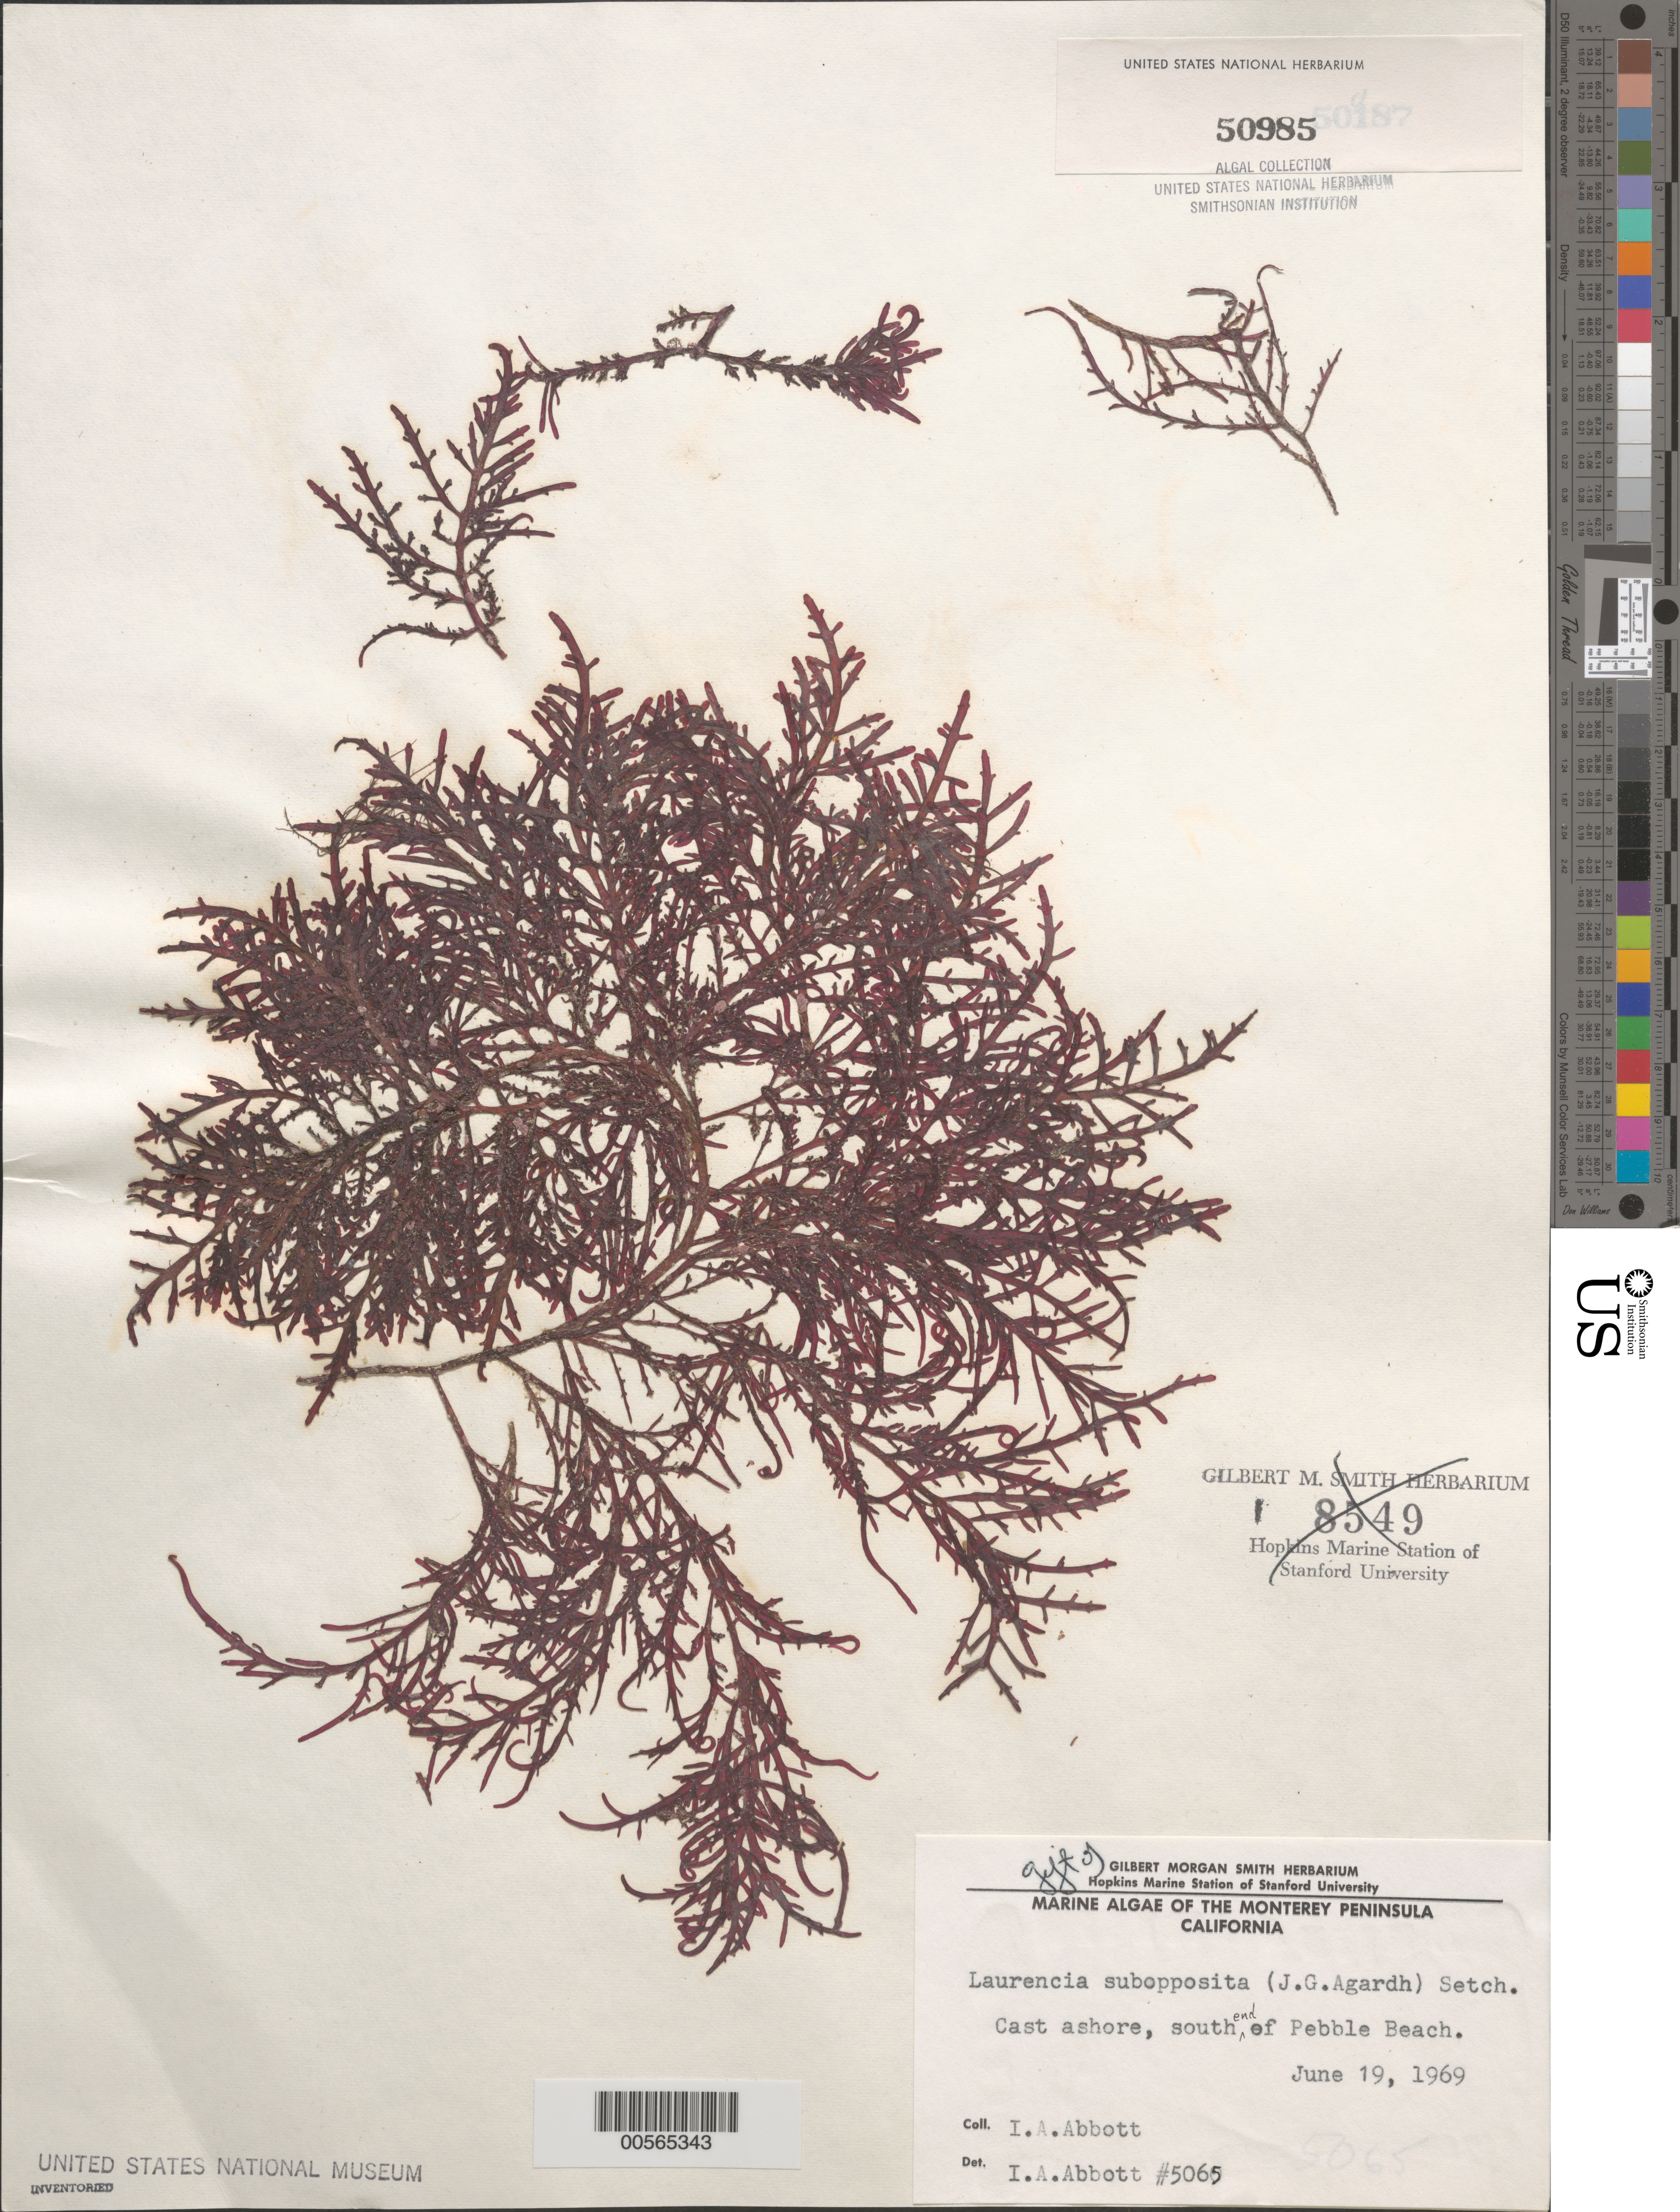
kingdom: Plantae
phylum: Rhodophyta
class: Florideophyceae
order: Ceramiales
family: Rhodomelaceae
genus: Laurencia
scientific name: Laurencia subopposita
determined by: Abbott, Isabella A.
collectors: I. A. Abbott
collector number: IAA 5065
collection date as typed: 19 Jun 1969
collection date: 1969-06-19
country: United States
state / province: California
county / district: Monterey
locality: Pebble Beach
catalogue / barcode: US 50985